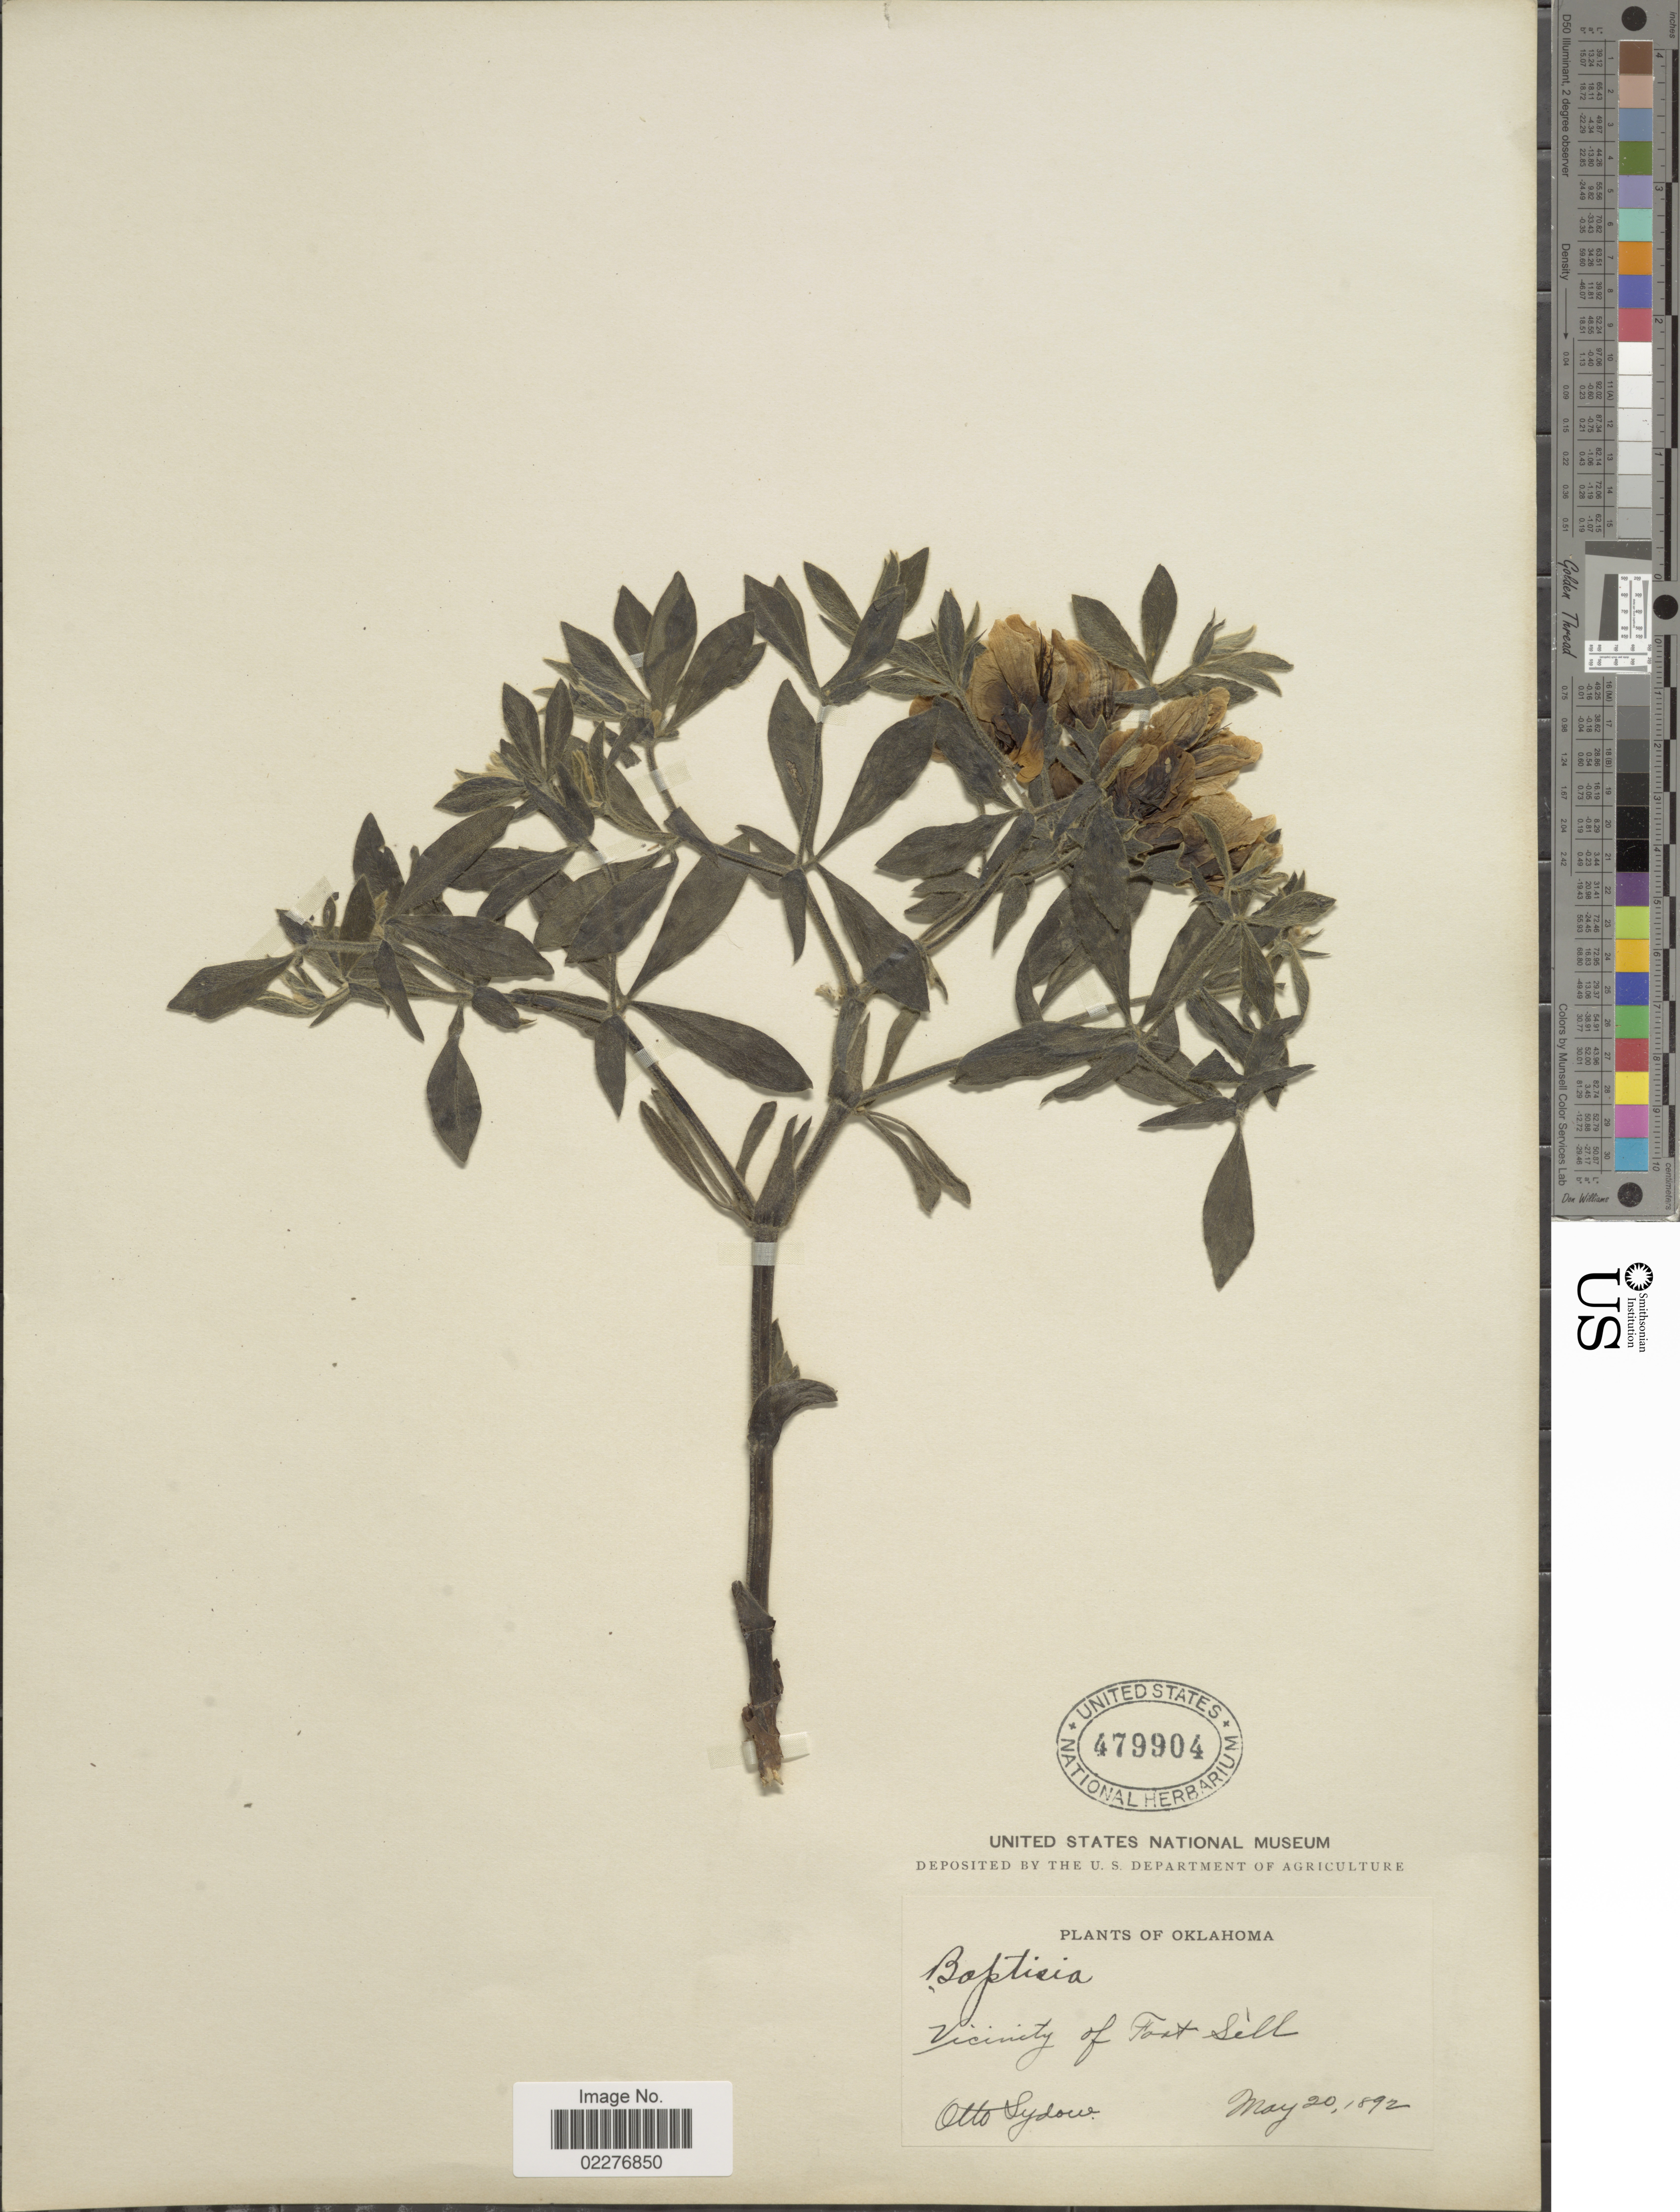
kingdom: Plantae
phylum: Tracheophyta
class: Magnoliopsida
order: Fabales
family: Fabaceae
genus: Baptisia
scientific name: Baptisia leucophaea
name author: Nutt.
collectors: O. Sydow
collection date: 1892-05-20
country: United States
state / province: Oklahoma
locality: Vicinity of Fort Sèll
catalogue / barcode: US 479904